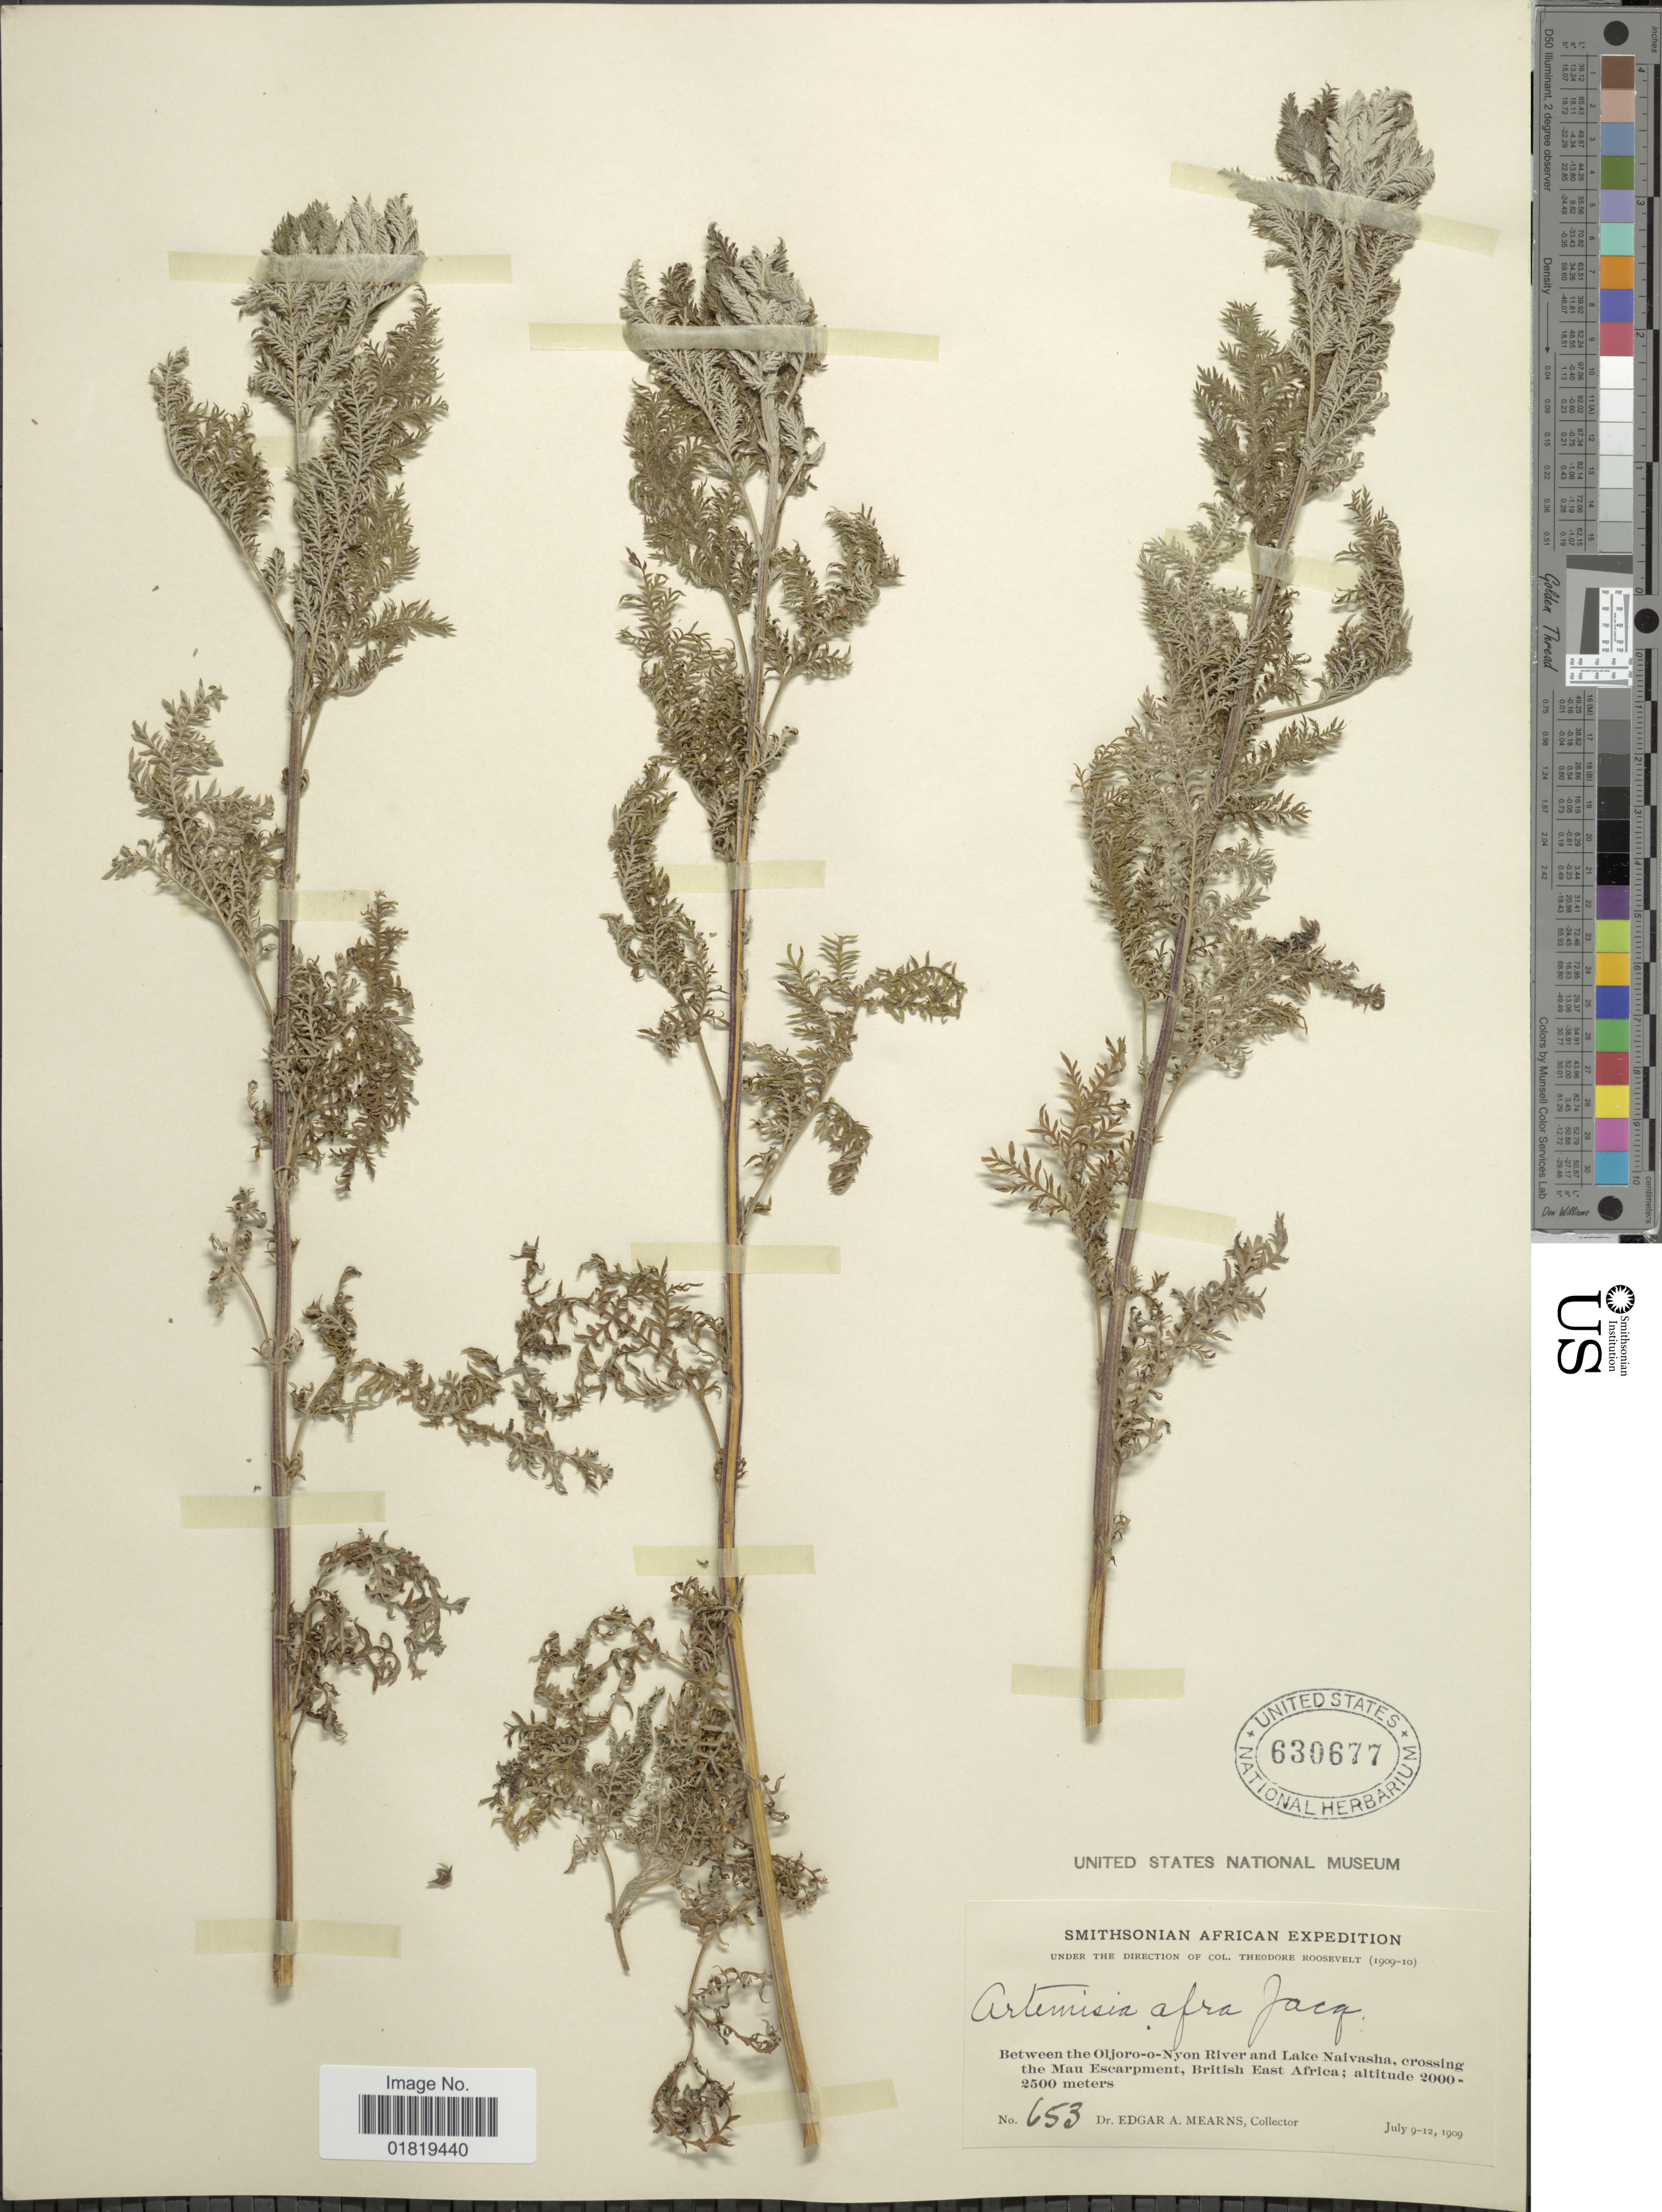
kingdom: Plantae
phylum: Tracheophyta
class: Magnoliopsida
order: Asterales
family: Asteraceae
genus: Artemisia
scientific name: Artemisia afra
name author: Jacq. ex Willd.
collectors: E. A. Mearns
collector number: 653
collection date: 1909-07-09/1909-07-12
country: Kenya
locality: Between the Oljoro-o-Nyon River and Lake Naivasha, crossing the Mau Escarpment, British East Africa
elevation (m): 2000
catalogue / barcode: US 630677